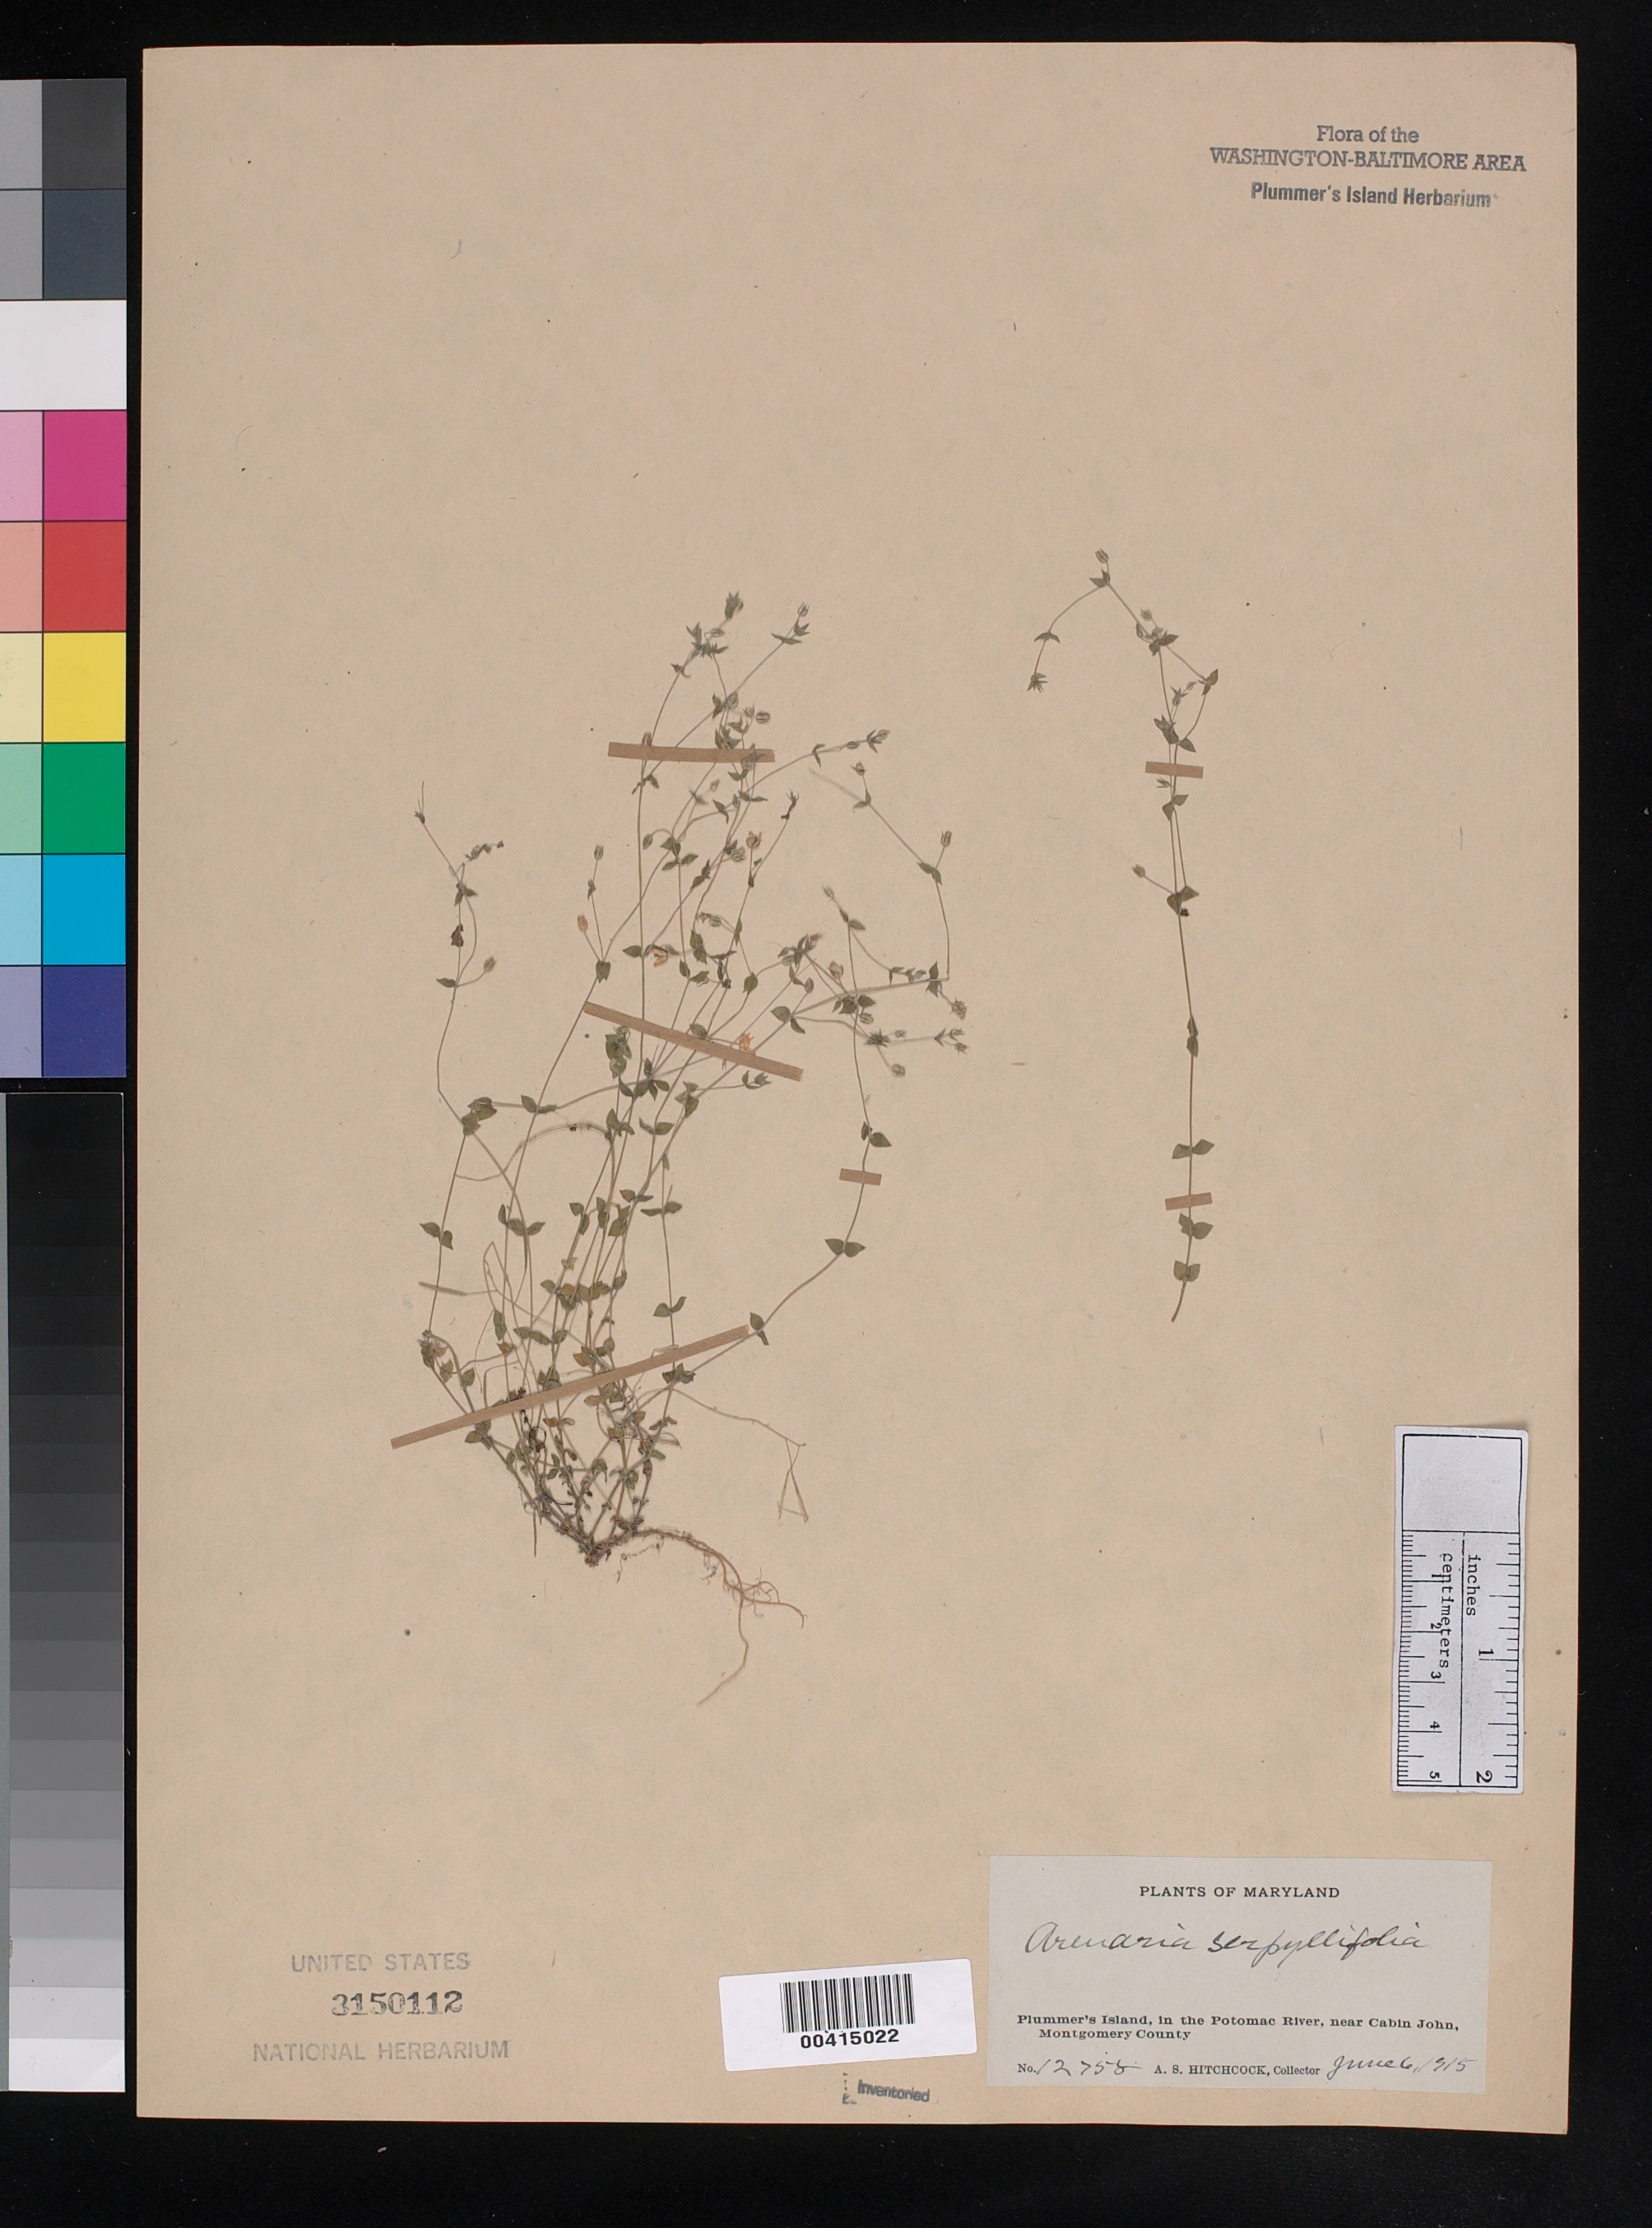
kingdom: Plantae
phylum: Tracheophyta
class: Magnoliopsida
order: Caryophyllales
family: Caryophyllaceae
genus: Arenaria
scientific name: Arenaria serpyllifolia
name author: L.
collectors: A. S. Hitchcock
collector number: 12758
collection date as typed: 06 Jun 1915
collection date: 1915-06-06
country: United States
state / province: Maryland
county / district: Montgomery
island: Plummers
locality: Plummer's Island C. & O. Canal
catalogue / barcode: US 3150112